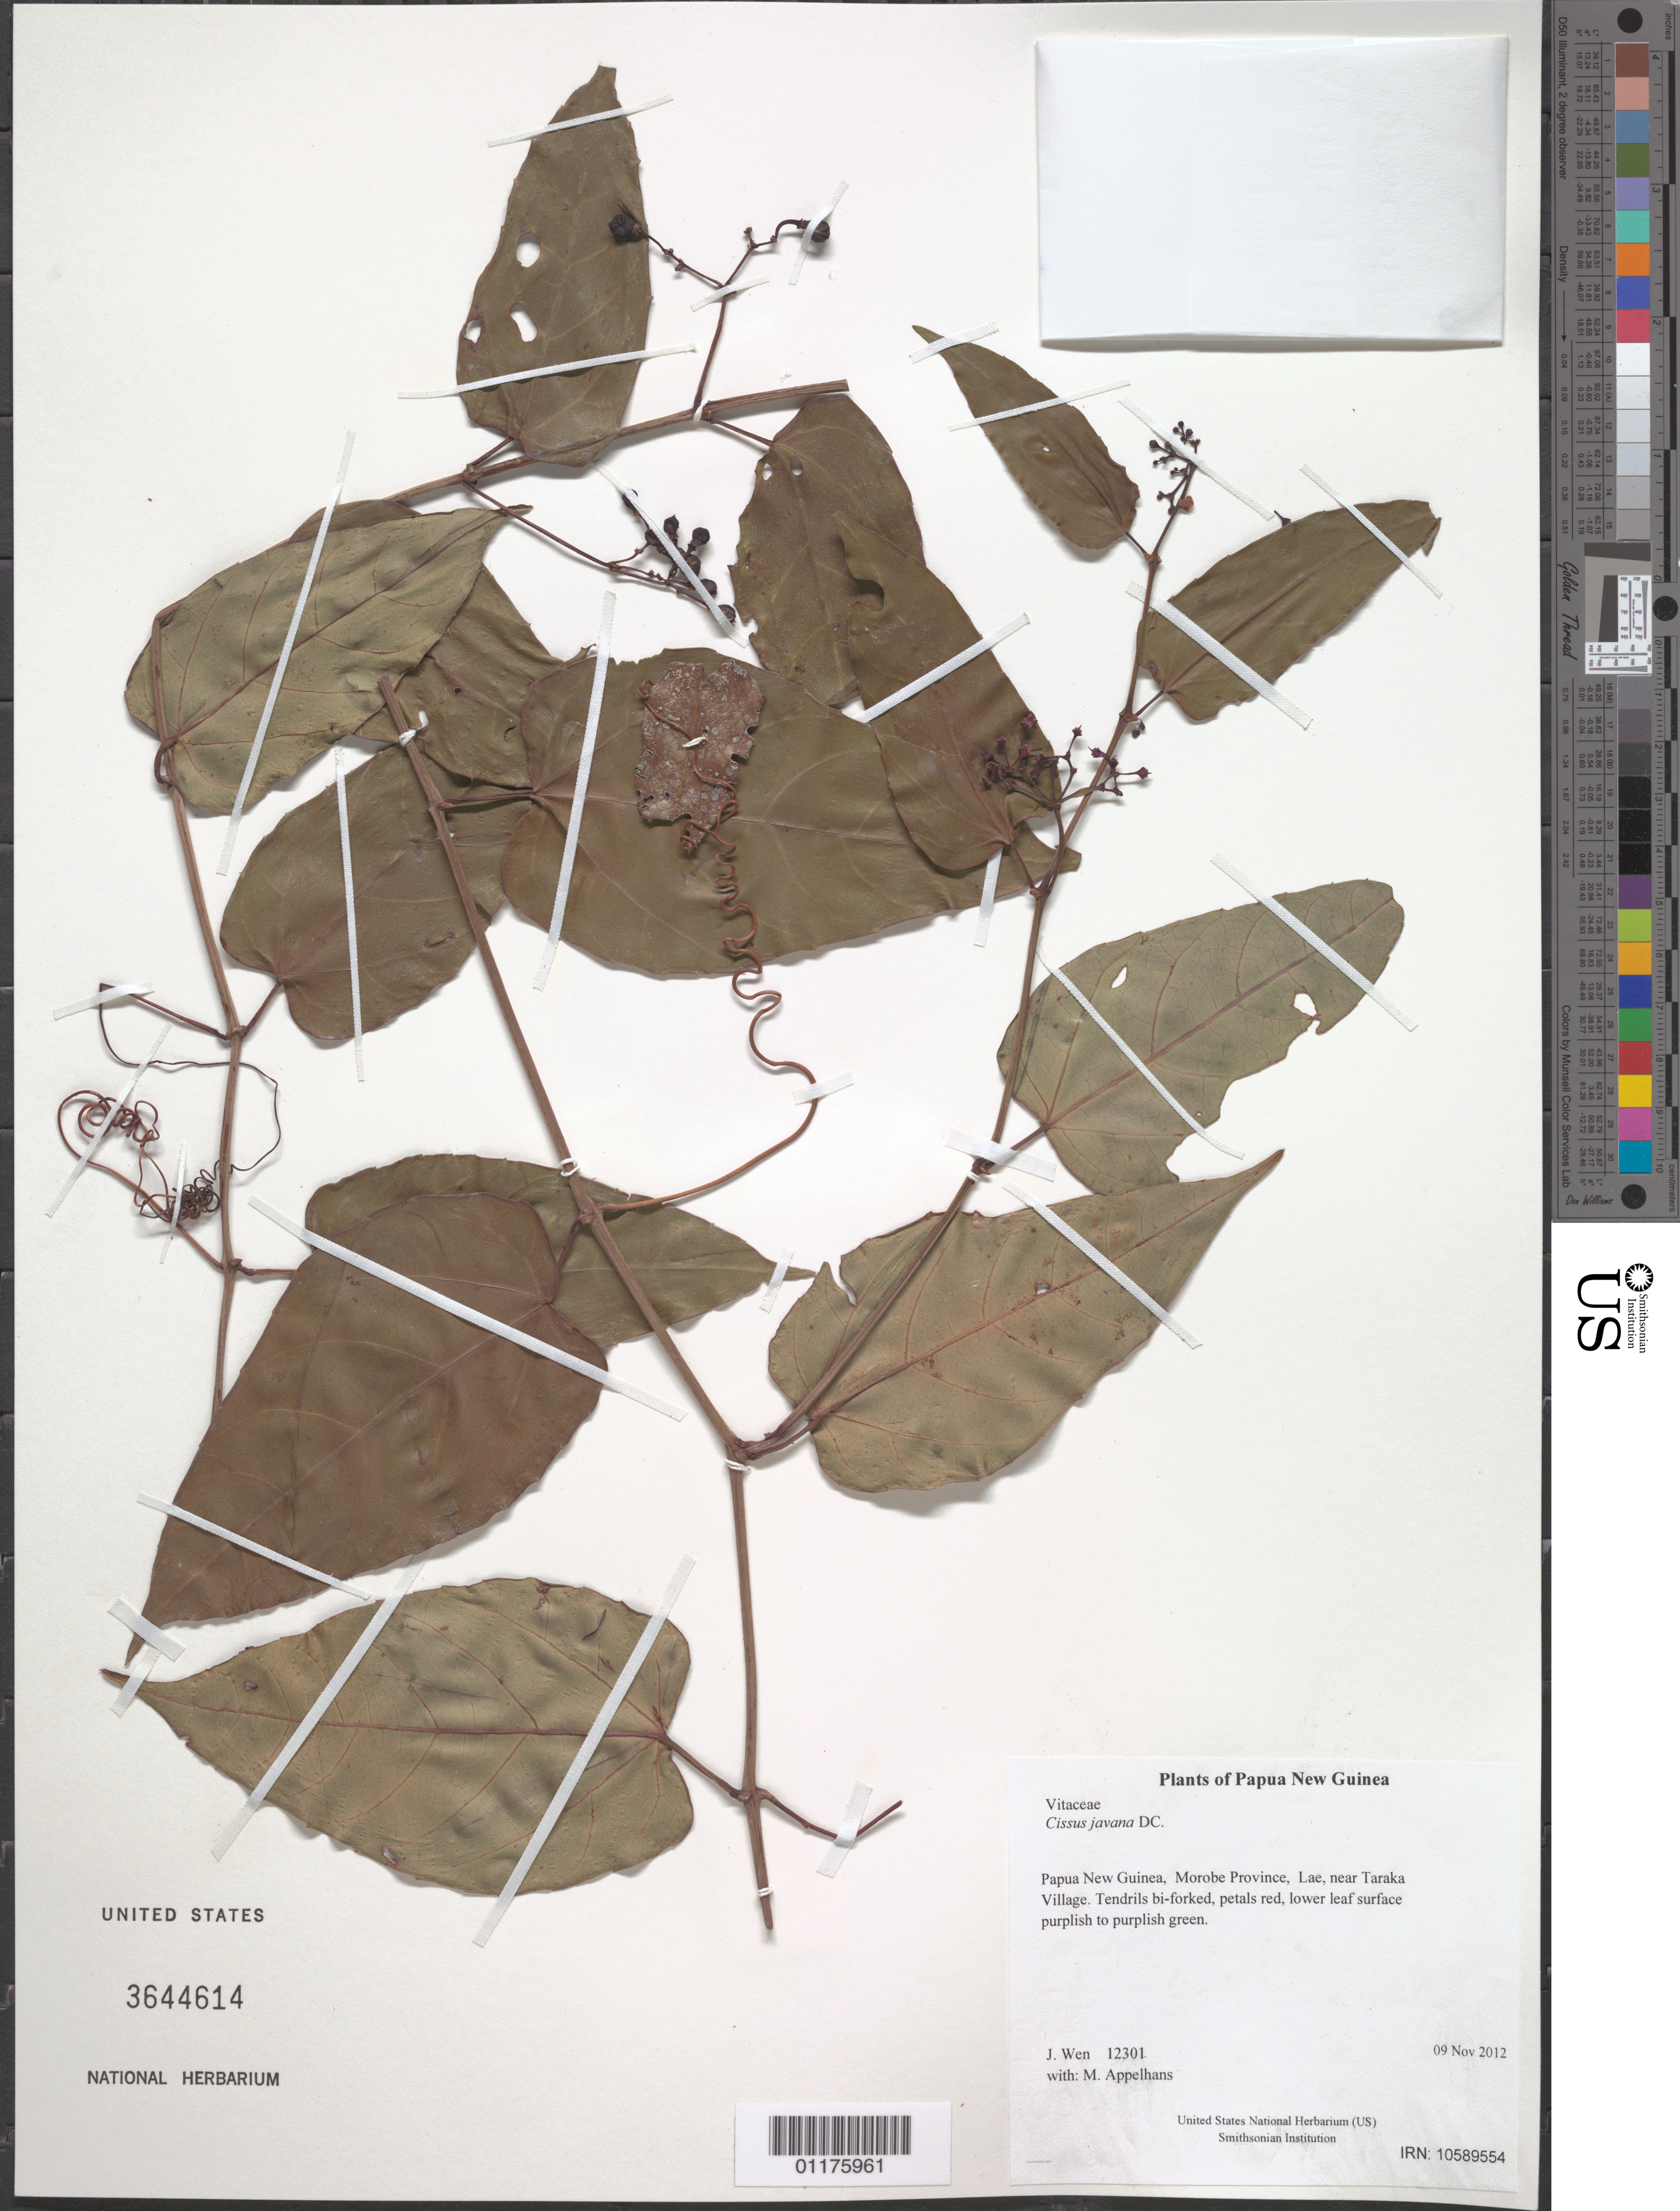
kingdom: Plantae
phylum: Tracheophyta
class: Magnoliopsida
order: Vitales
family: Vitaceae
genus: Cissus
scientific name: Cissus javana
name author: DC.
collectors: M. Appelhans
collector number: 12301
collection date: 2012-11-09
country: Papua New Guinea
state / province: Morobe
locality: Lae, near Taraka Village.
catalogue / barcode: US 3644614